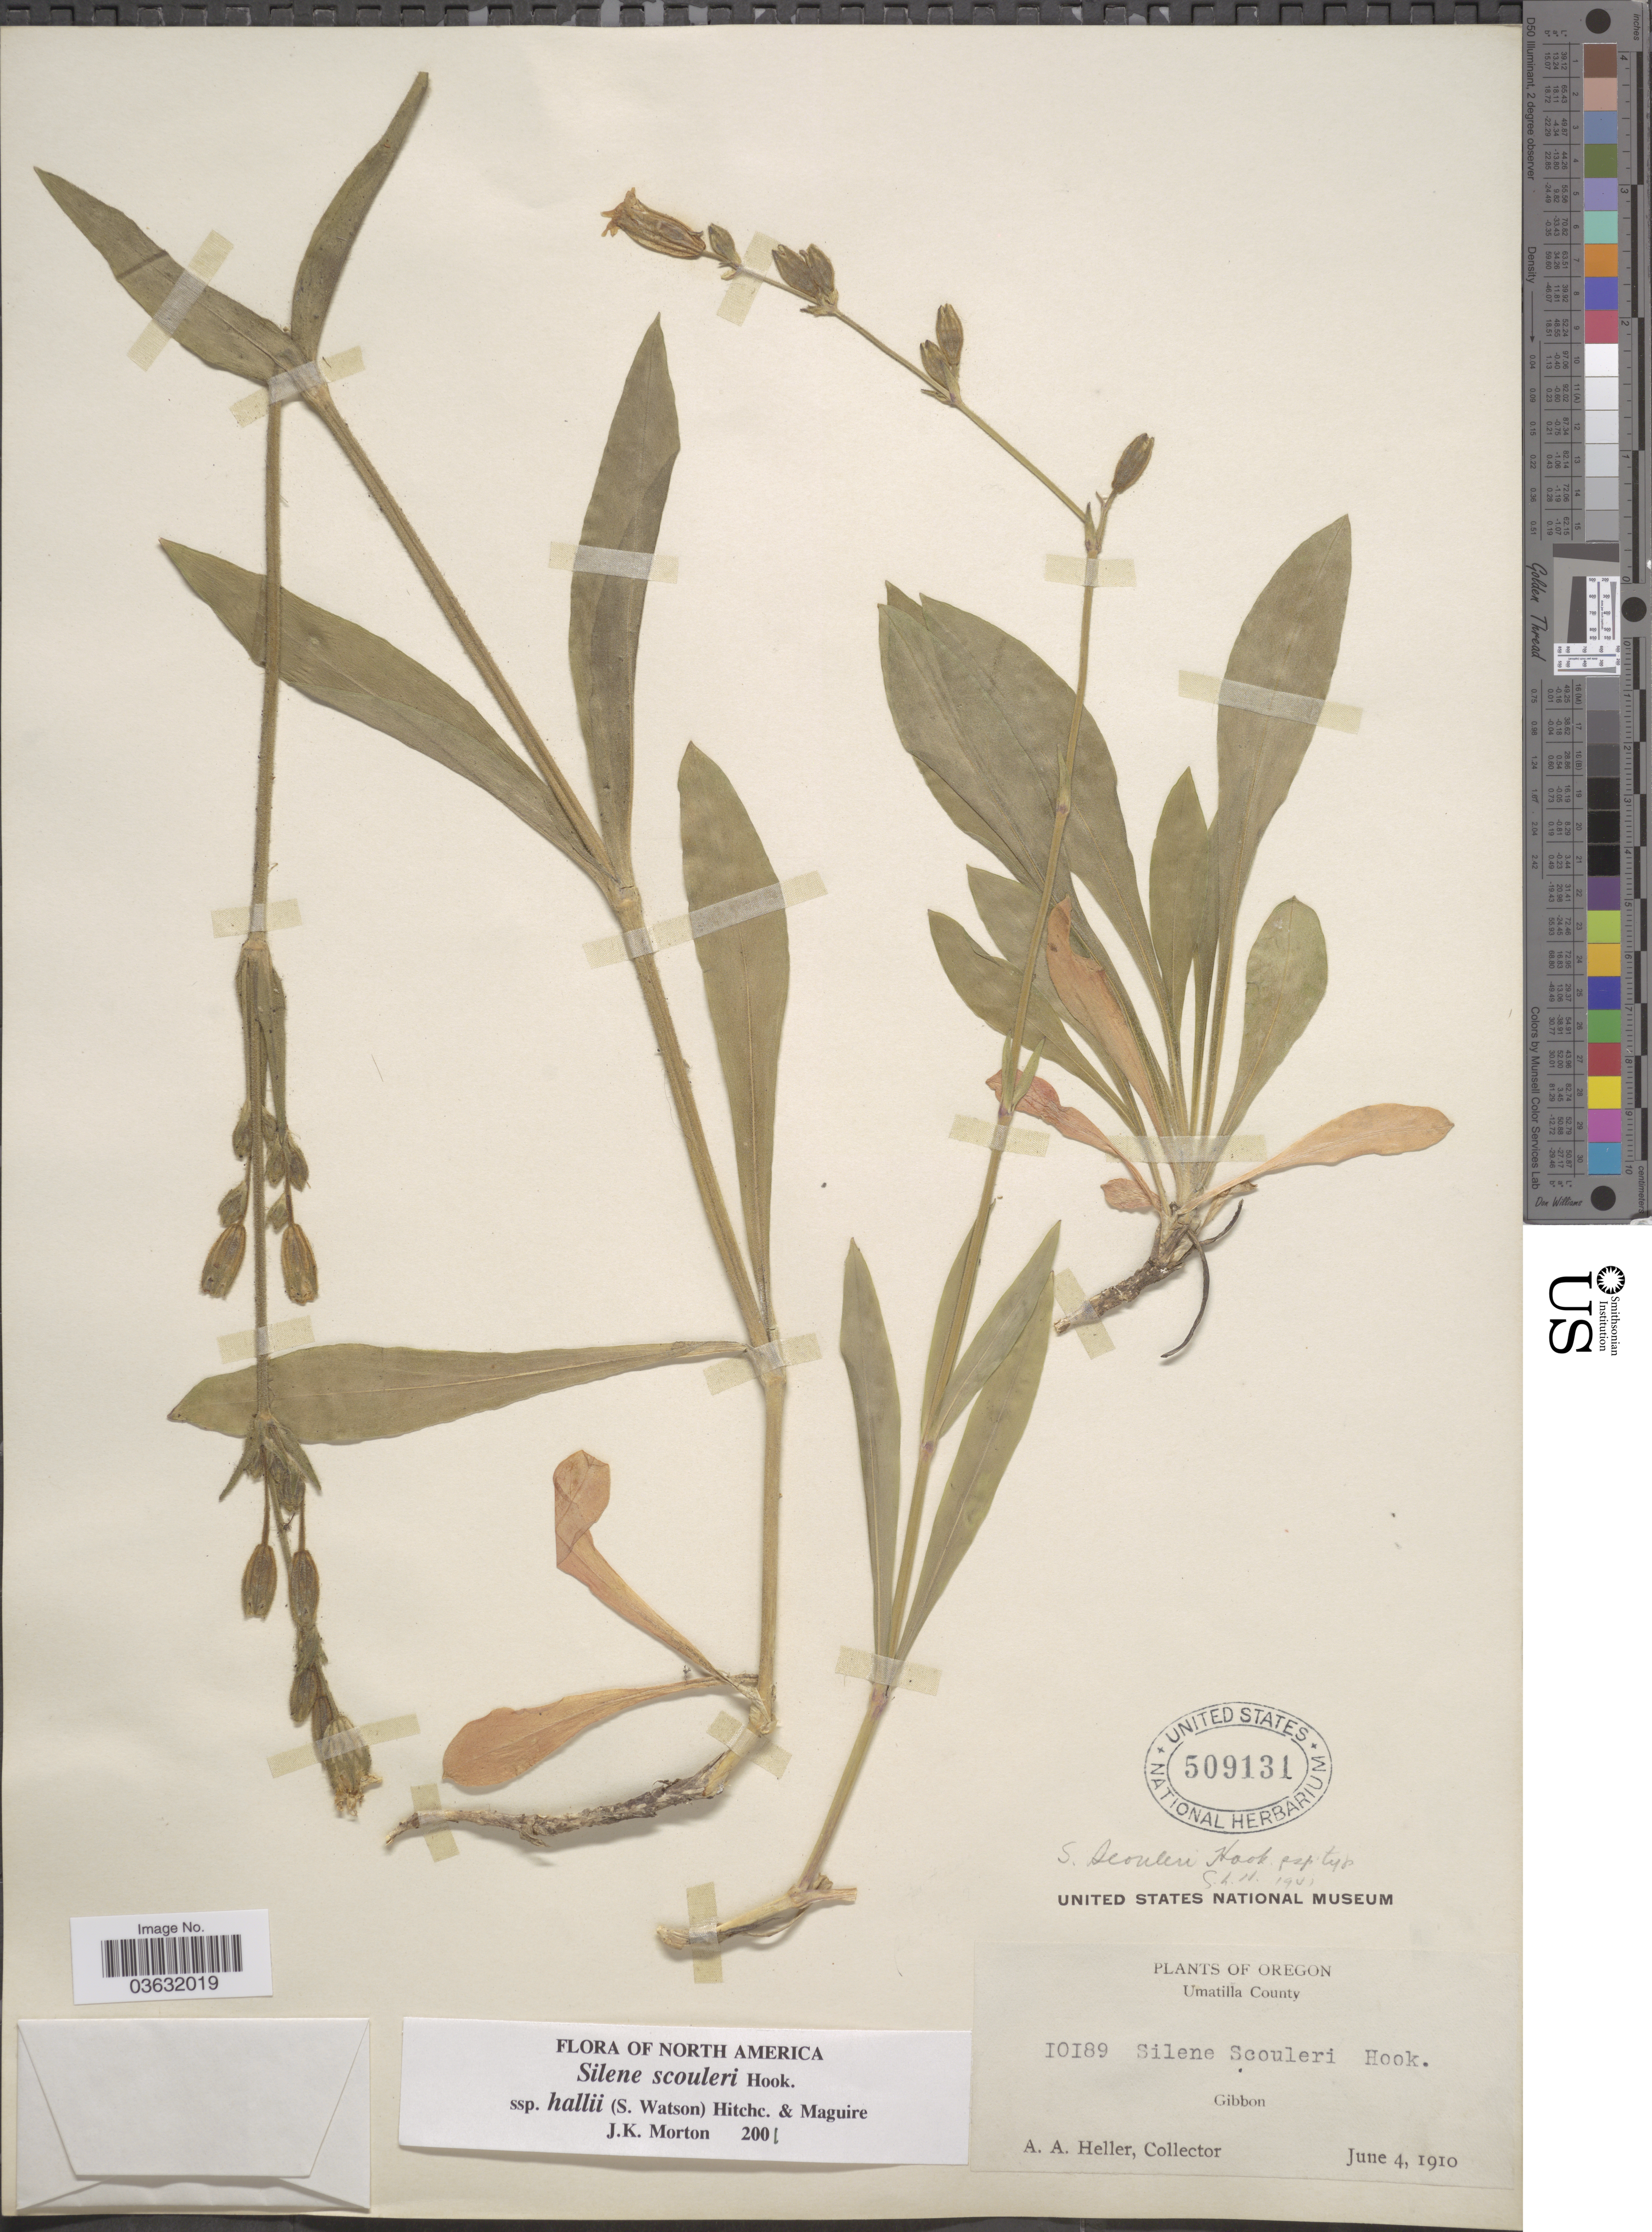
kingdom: Plantae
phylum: Tracheophyta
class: Magnoliopsida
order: Caryophyllales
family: Caryophyllaceae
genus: Silene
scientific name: Silene scouleri subsp. hallii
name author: (S. Watson) C.L. Hitchc. & Maguire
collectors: A. A. Heller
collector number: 10189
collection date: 1910-06-04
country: United States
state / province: Oregon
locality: Umatilla County. Gibbon.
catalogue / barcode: US 509131